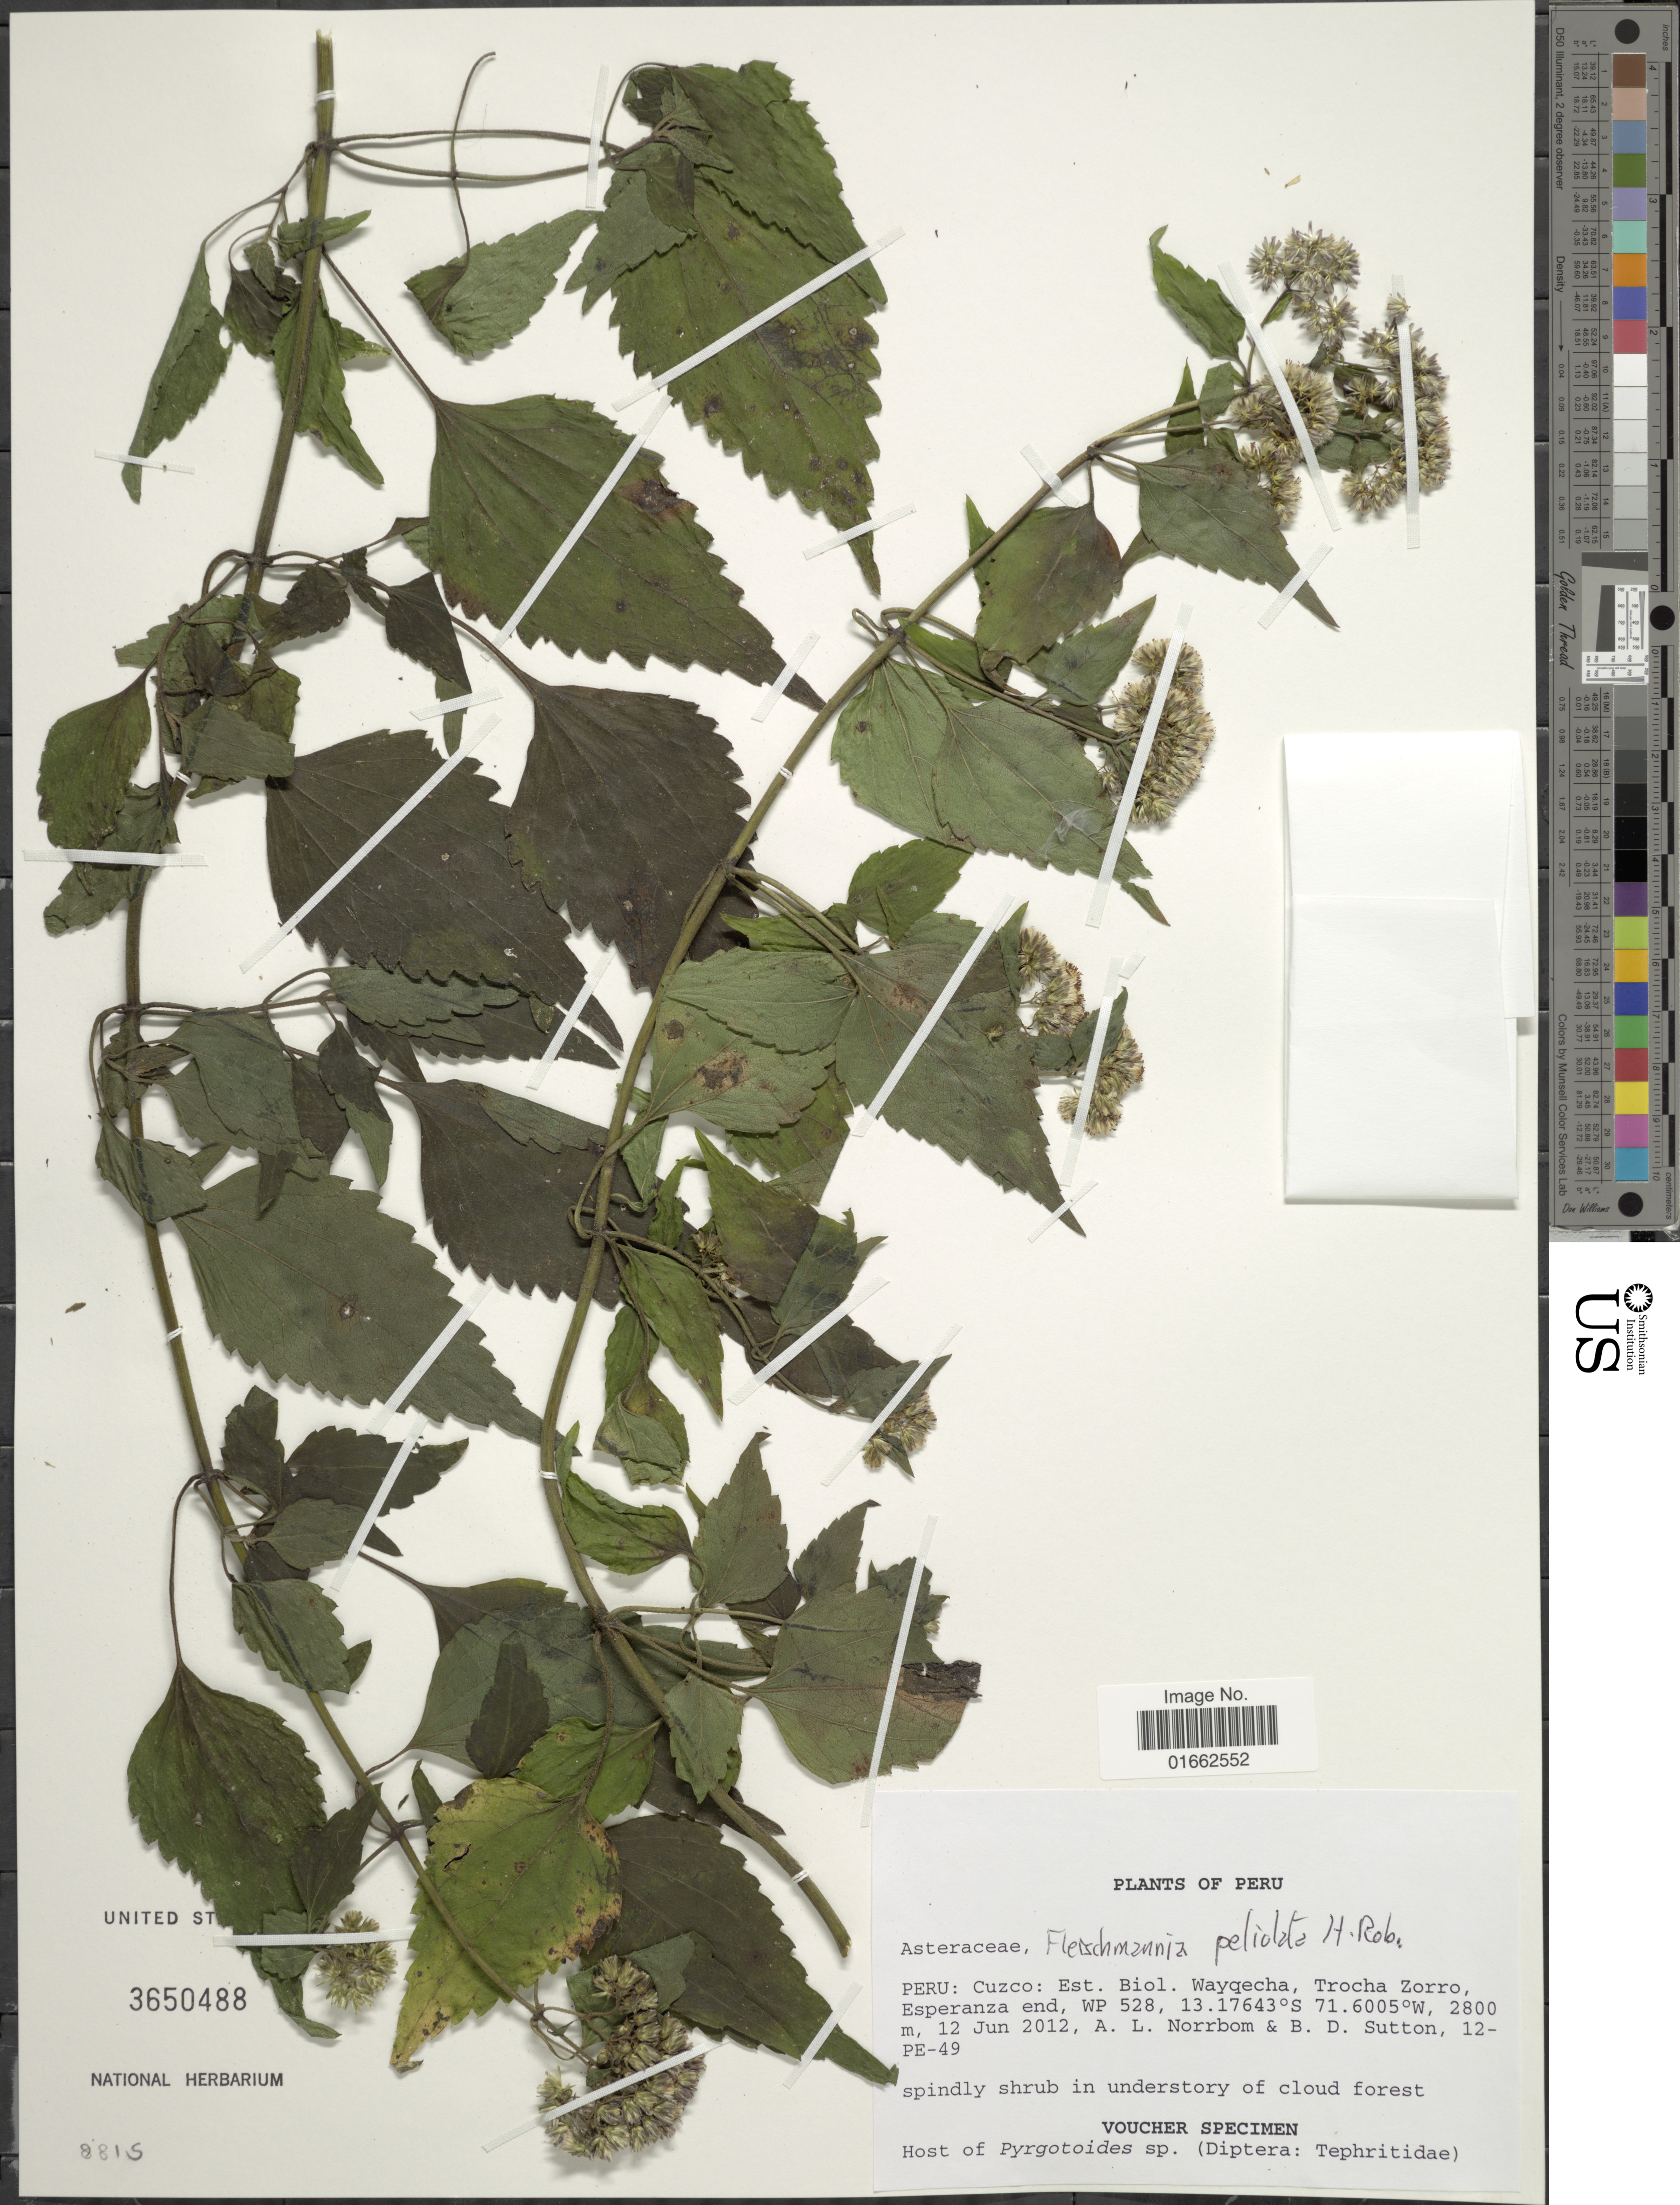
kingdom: Plantae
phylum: Tracheophyta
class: Magnoliopsida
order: Asterales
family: Asteraceae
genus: Fleischmannia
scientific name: Fleischmannia petiolata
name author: H. Rob.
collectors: A. L. Norrbom & B. Sutton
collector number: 12-PE-49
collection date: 2012-06-12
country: Peru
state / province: Cusco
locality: Peru: Cuzco: Est. Biol. Wayqecha, Trocha Zorro, Esperanza end, WP 528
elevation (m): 2800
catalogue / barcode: US 3650488